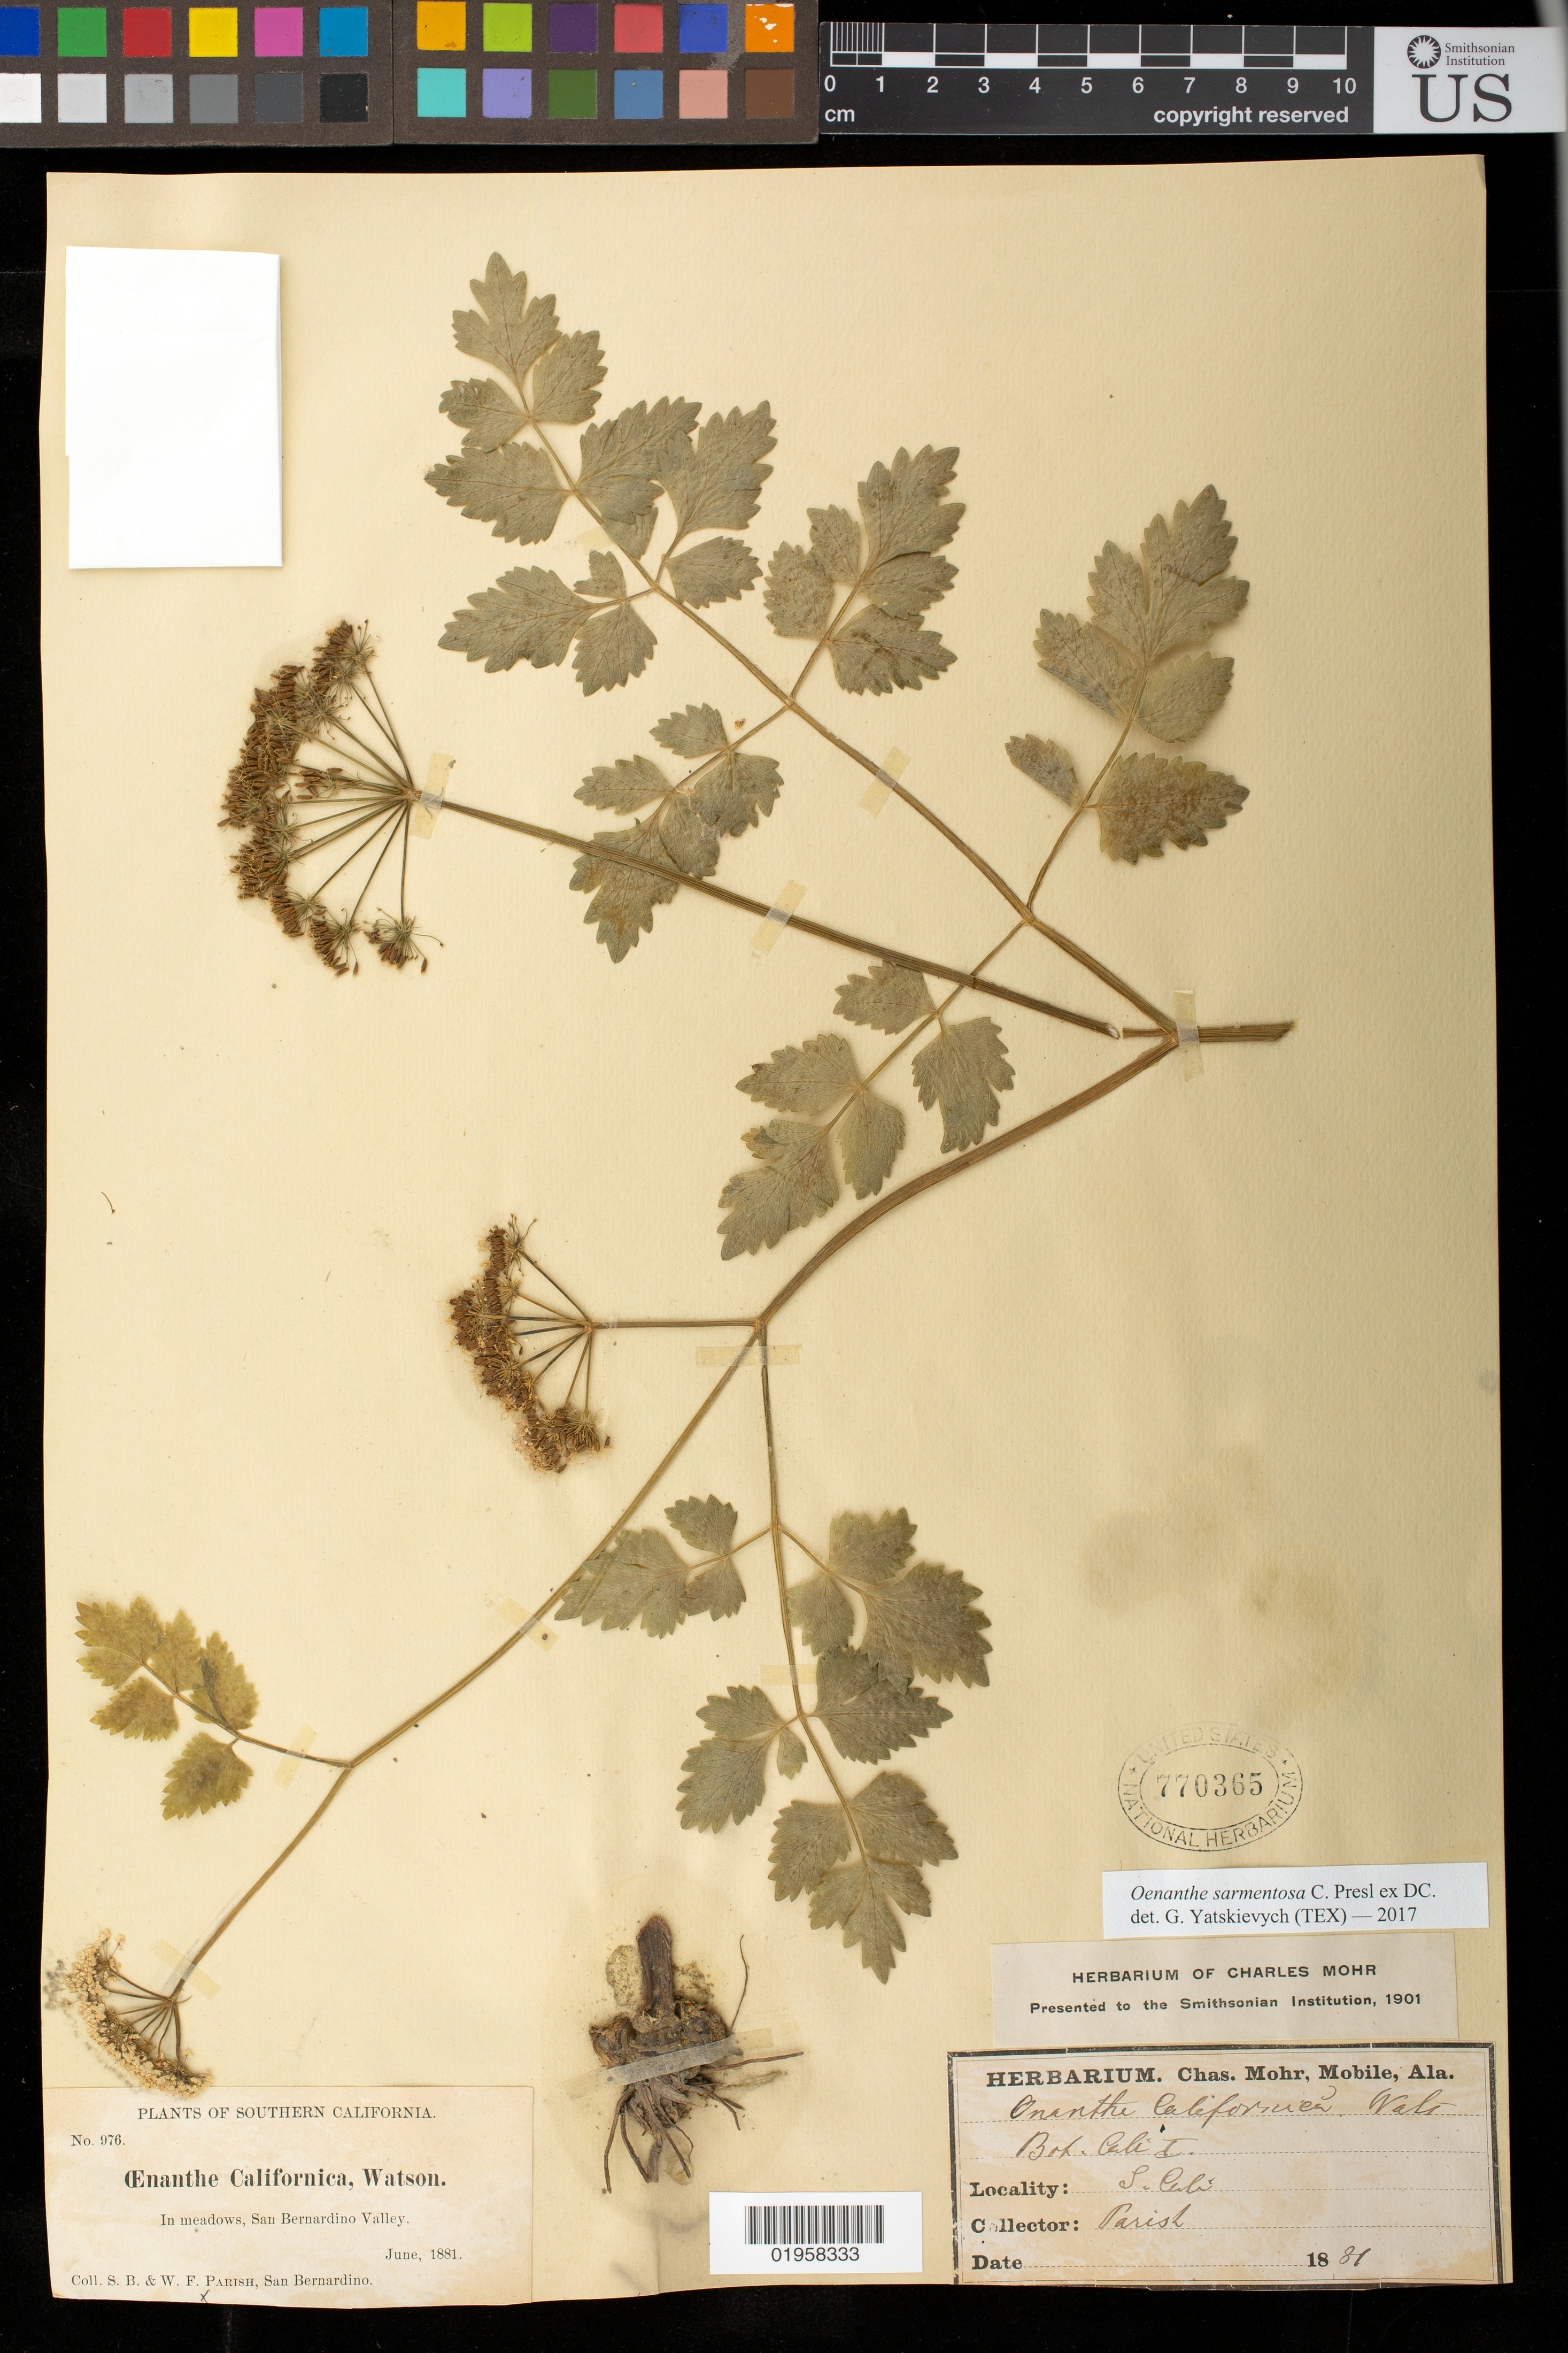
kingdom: Plantae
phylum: Tracheophyta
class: Magnoliopsida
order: Apiales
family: Apiaceae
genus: Oenanthe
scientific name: Oenanthe sarmentosa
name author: C. Presl ex DC.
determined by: Yatskievych, G. A.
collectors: S. B. Parish & W. F. Parish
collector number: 976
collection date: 1881-06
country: United States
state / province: California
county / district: San Bernardino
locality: San Bernardino Valley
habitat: In meadows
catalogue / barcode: US 770365